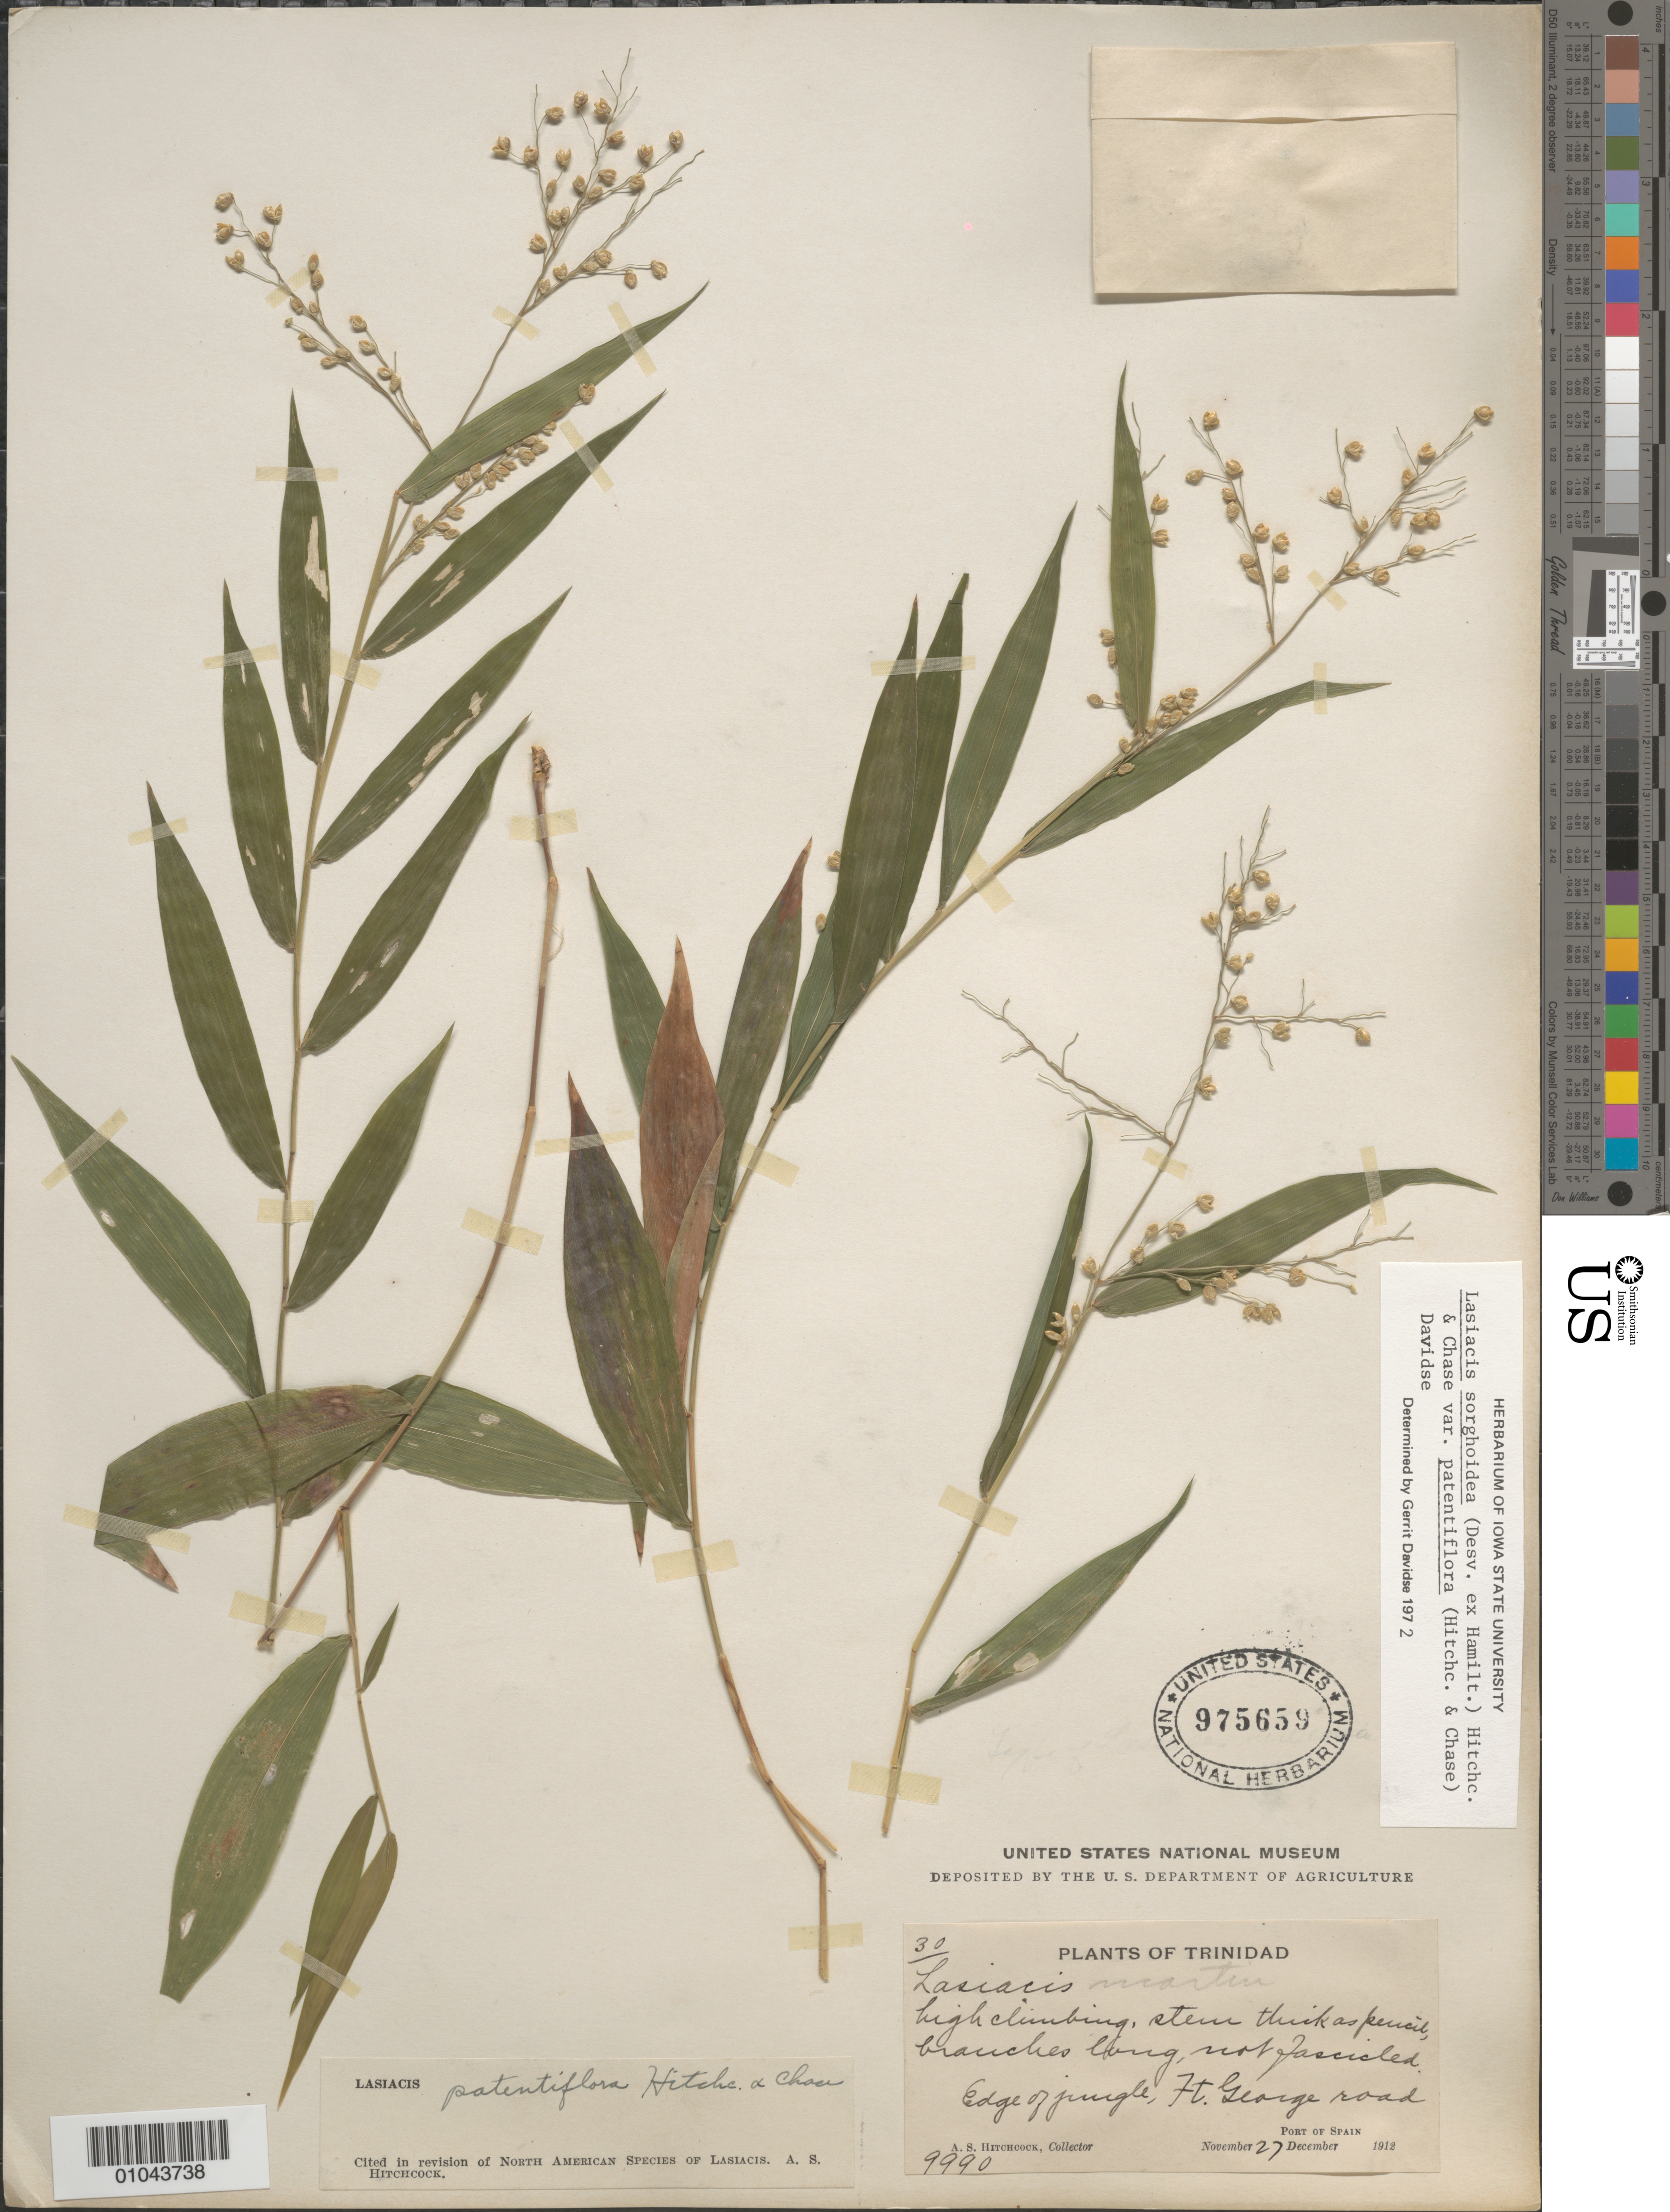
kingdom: Plantae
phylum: Tracheophyta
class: Liliopsida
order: Poales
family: Poaceae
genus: Lasiacis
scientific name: Lasiacis sorghoidea var. patentiflora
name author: (Hitchc. & Chase) Davidse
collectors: A. S. Hitchcock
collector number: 9990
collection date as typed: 27 Nov 1912 or 27 Dec 1912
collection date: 1912-11-27 or 1912-12-27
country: Trinidad and Tobago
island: Trinidad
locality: edge of jungle, St. George road, Port of Spain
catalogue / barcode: US 975659